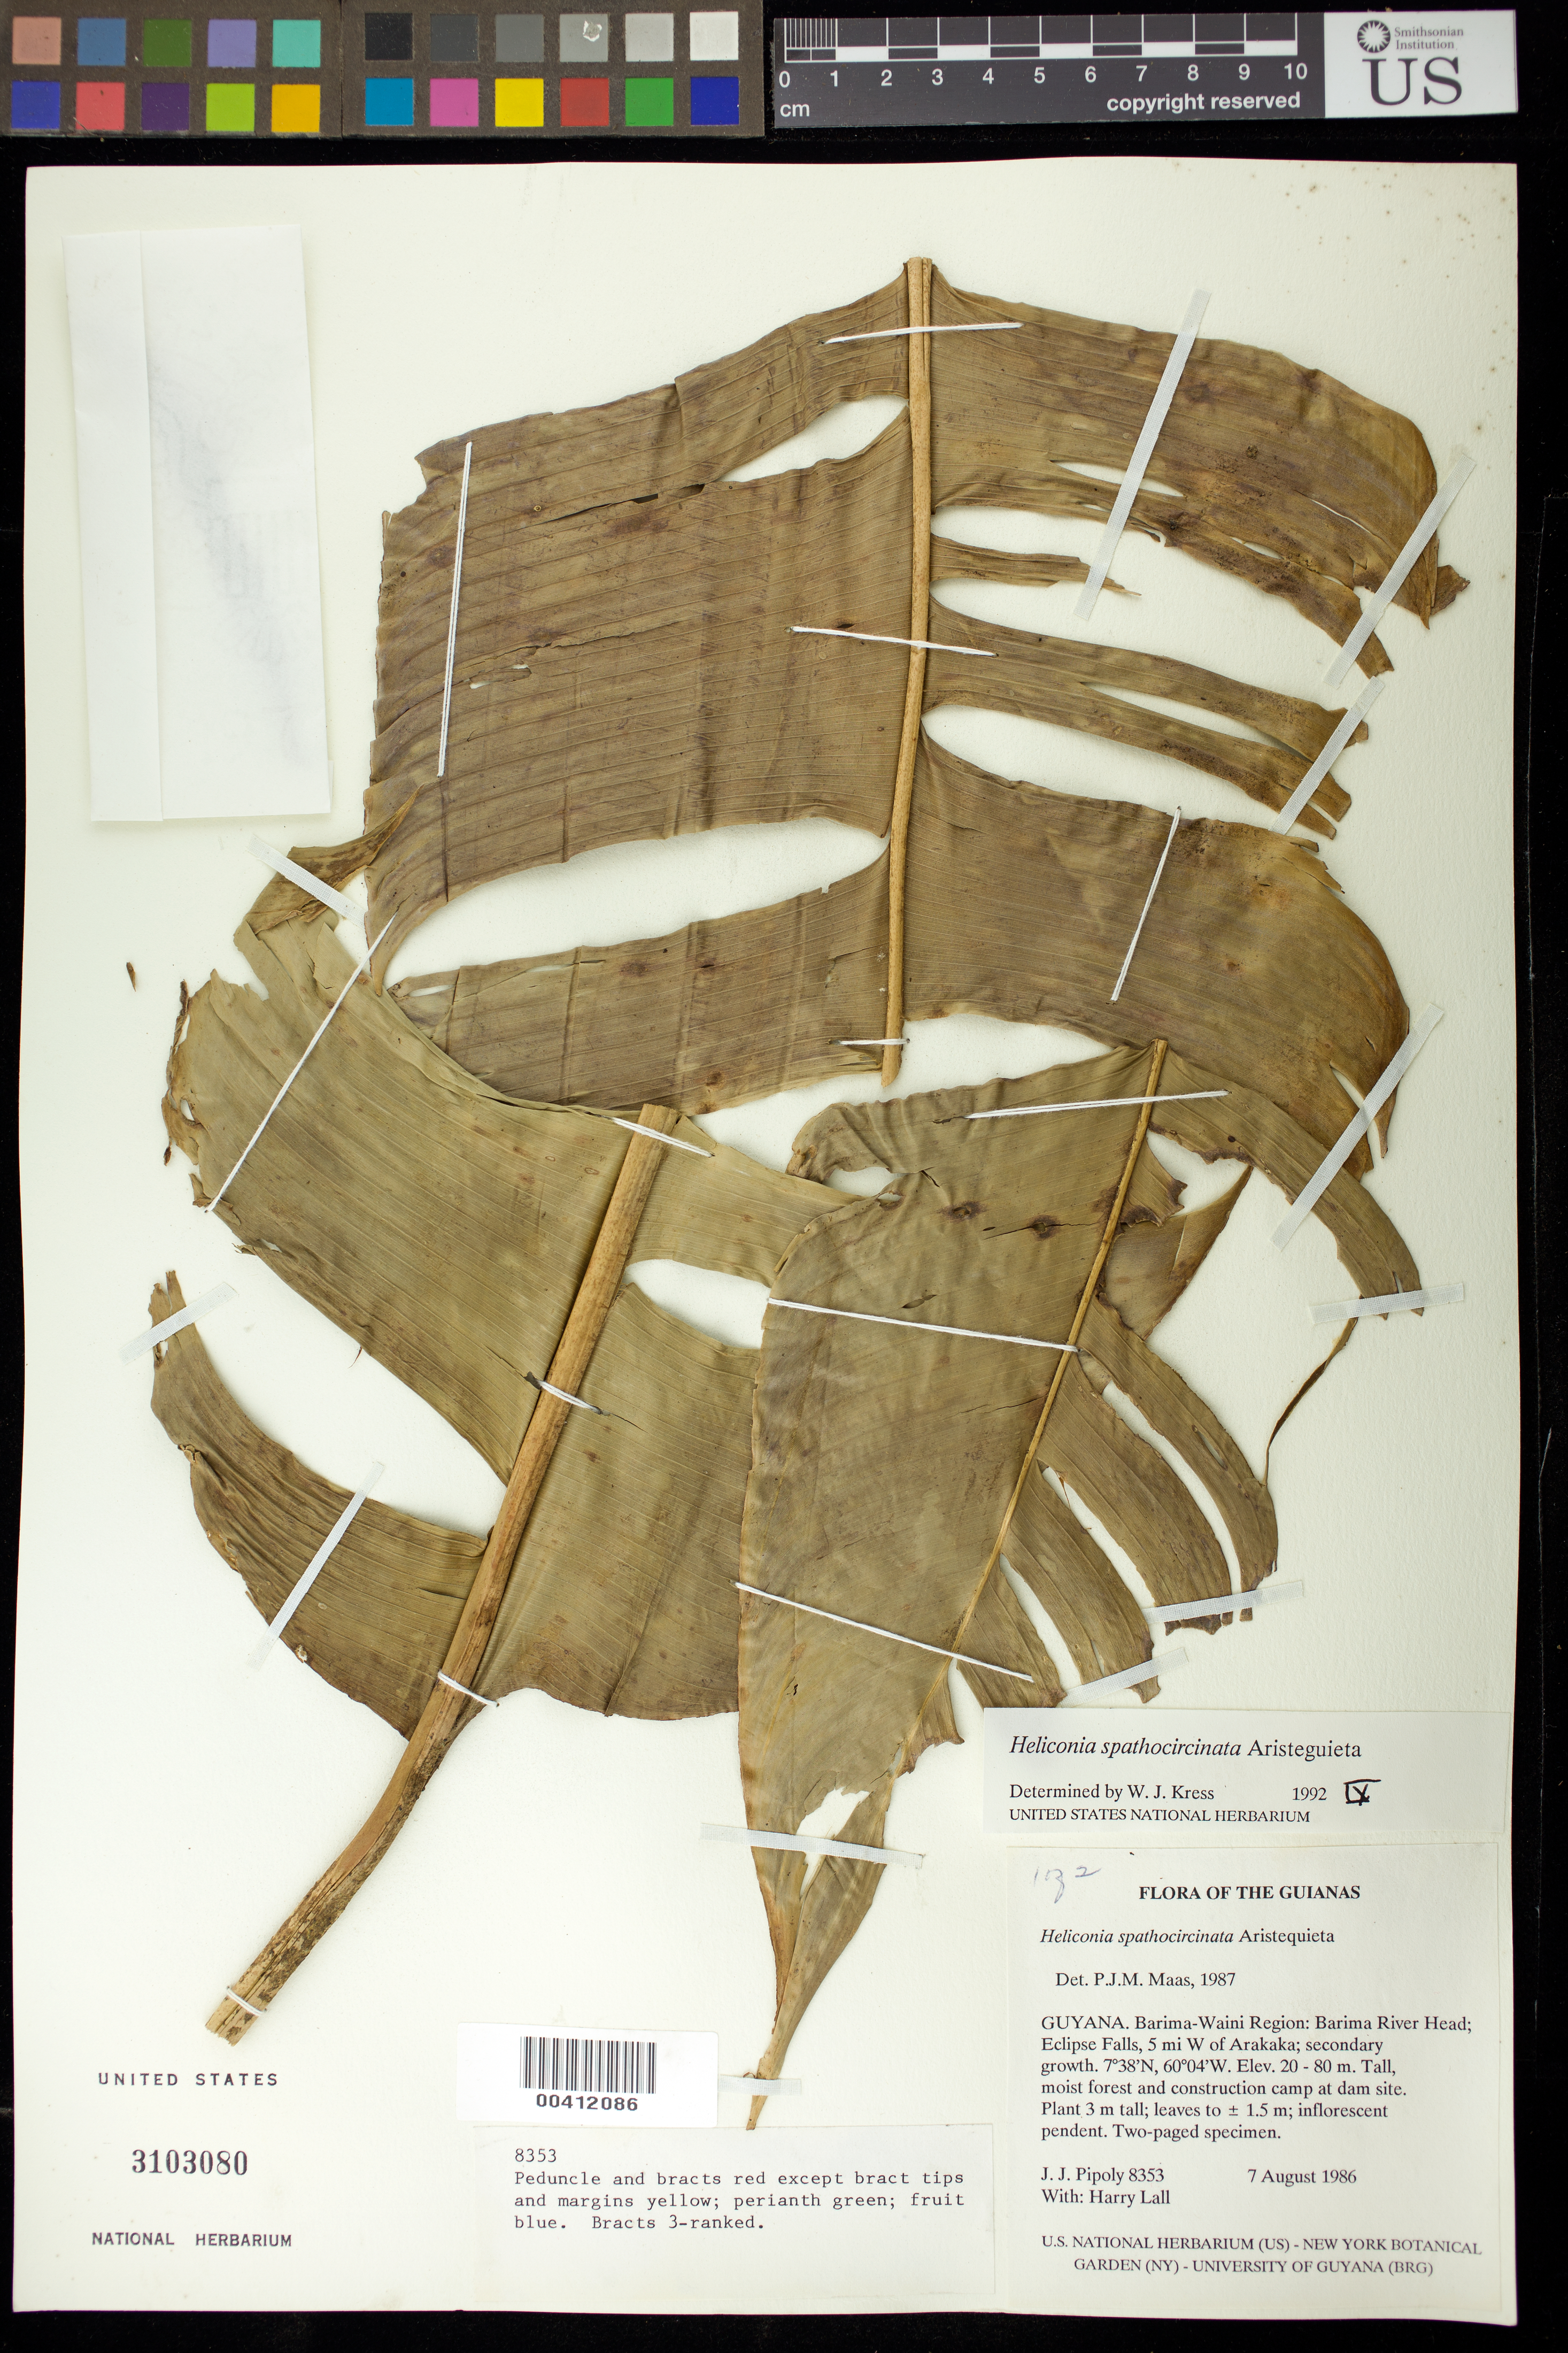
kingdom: Plantae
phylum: Tracheophyta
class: Liliopsida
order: Zingiberales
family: Heliconiaceae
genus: Heliconia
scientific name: Heliconia spathocircinata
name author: Aristeg.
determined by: Kress, W. J., (US), Smithsonian Institution - National Museum of Natural History (UNITED STATES)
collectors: J. J. Pipoly & H. Lall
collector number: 8353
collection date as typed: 07 Aug 1986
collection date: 1986-08-07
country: Guyana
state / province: Barima-Waini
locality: Barima river head, eclipse falls, 5 mi w of arakaka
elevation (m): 20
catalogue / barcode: US 3103080